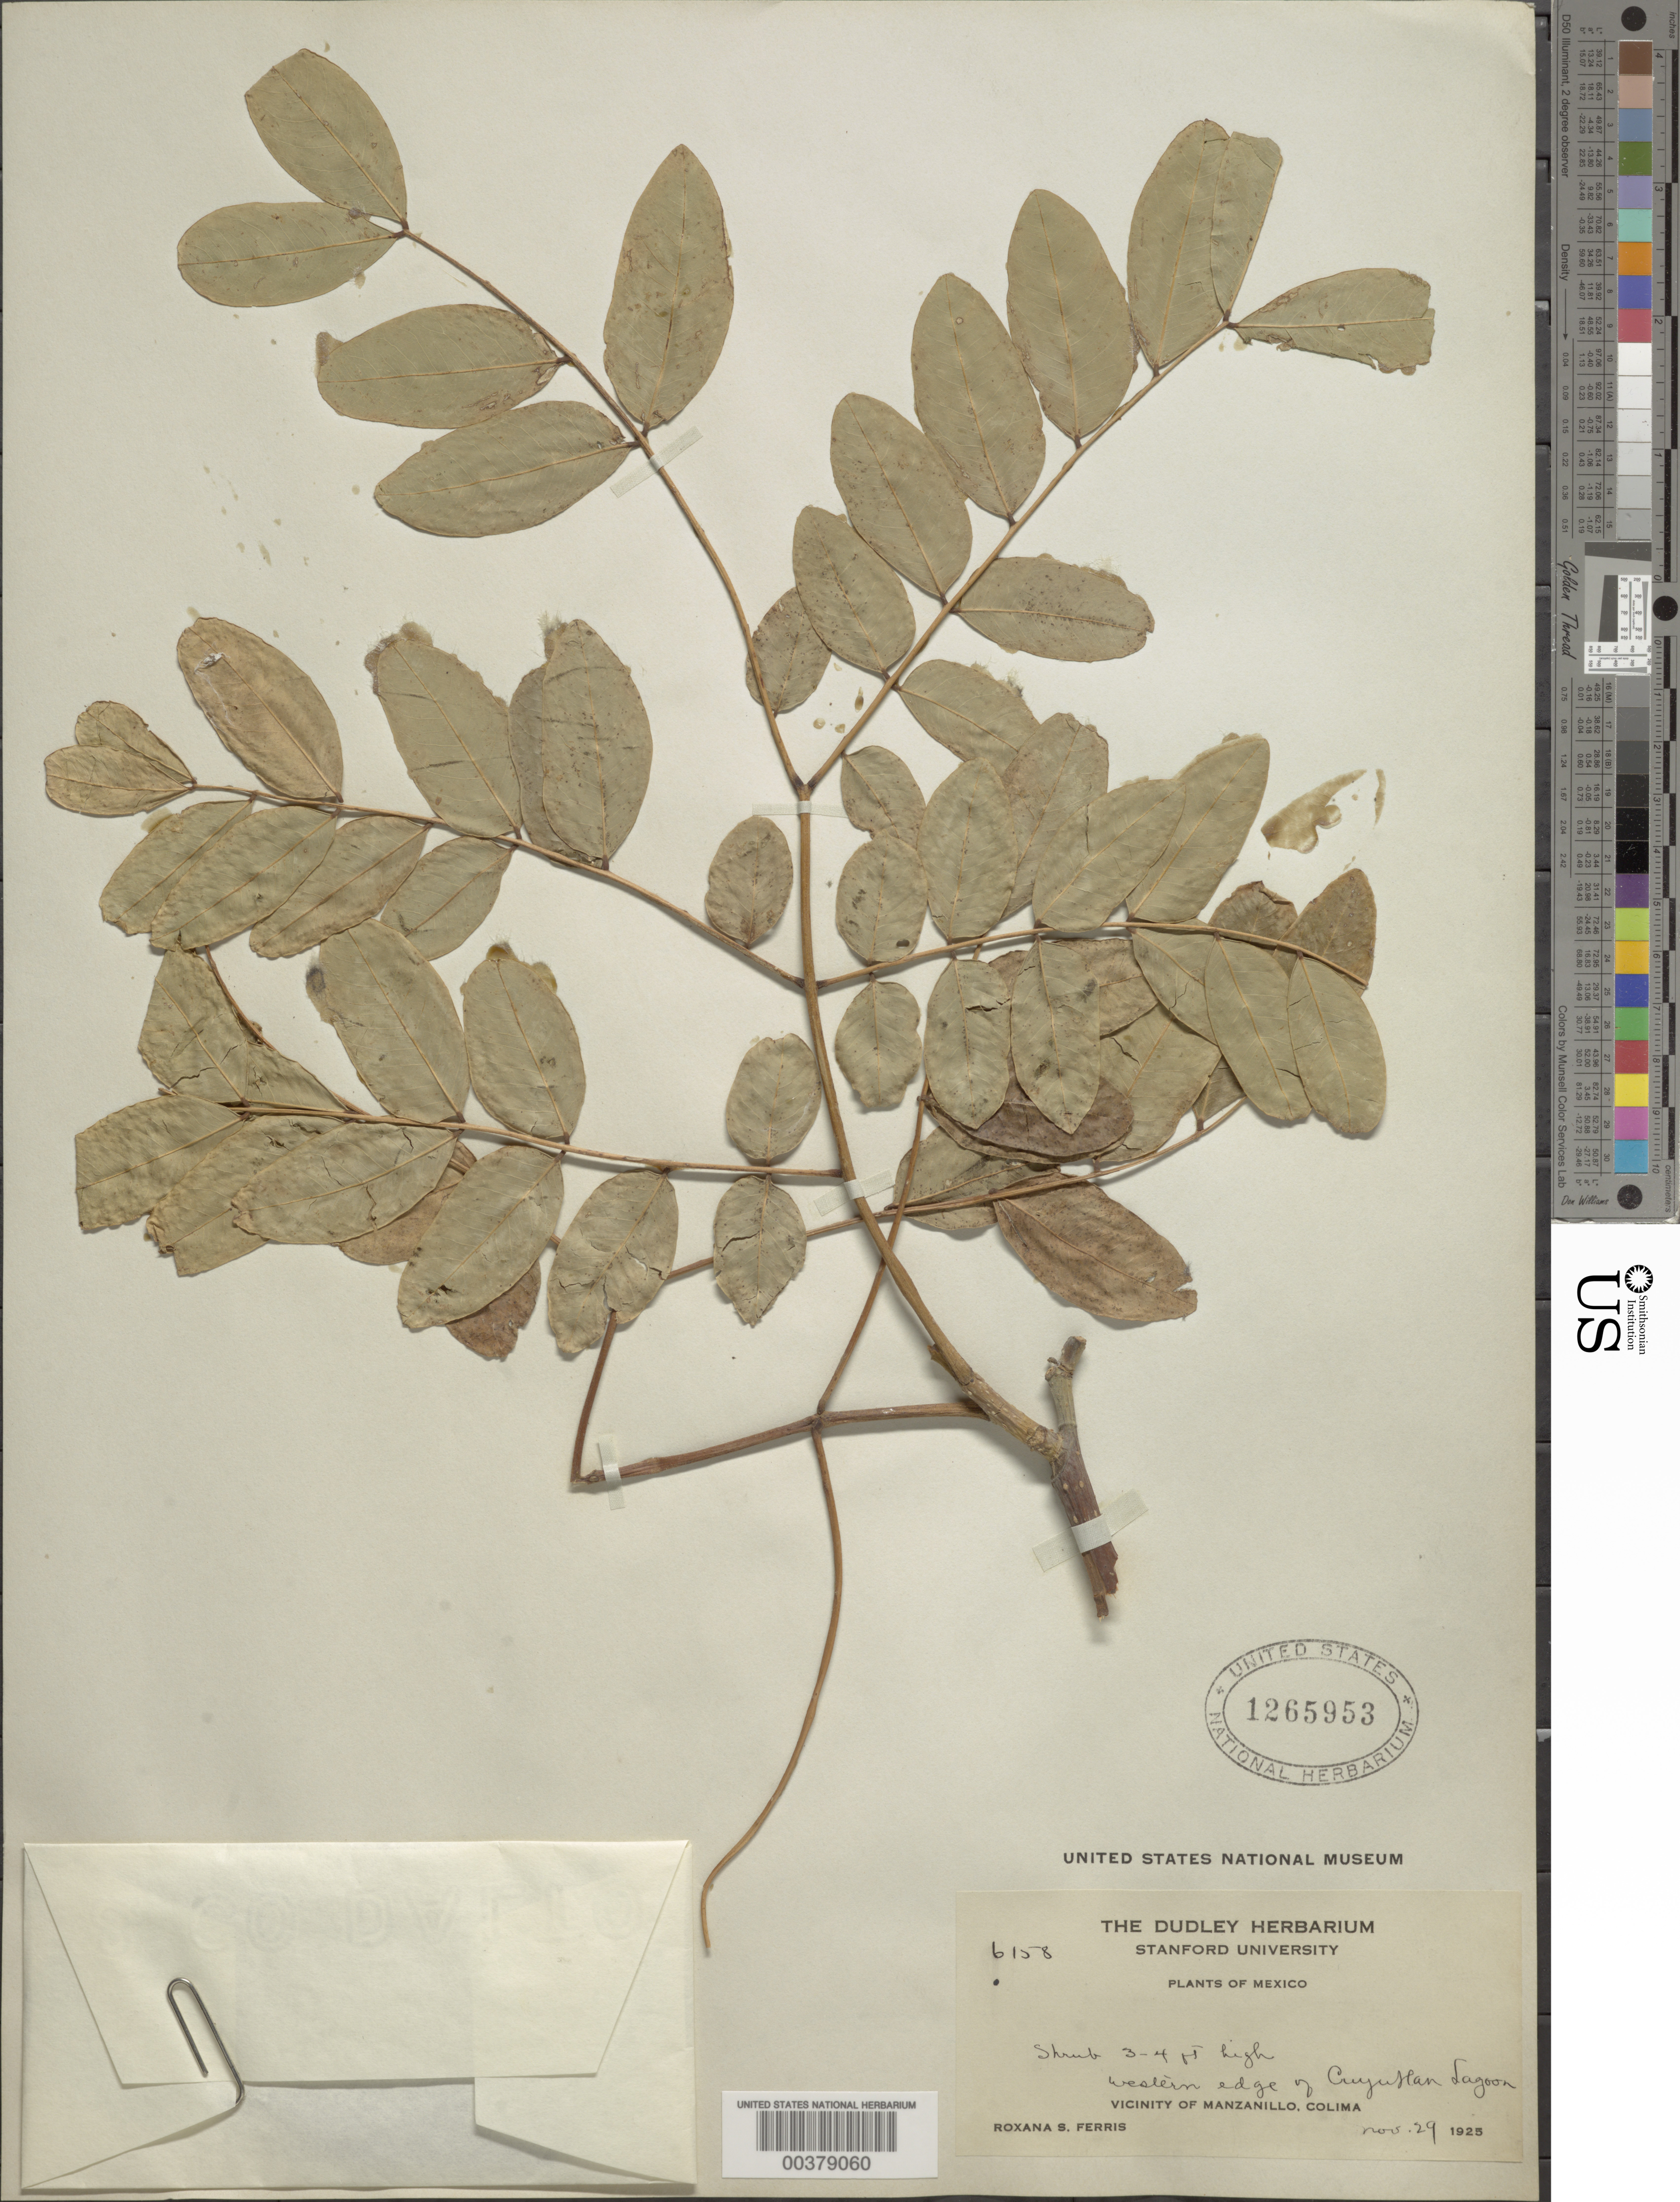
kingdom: Plantae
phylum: Tracheophyta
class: Magnoliopsida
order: Fabales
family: Fabaceae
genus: Coulteria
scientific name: Coulteria platyloba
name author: (S. Watson) N. Zamora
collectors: R. S. Ferris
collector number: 6158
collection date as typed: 29 Nov 1925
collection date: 1925-11-29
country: Mexico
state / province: Colima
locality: Vicinity of Manzanillo; western edge of Cuyutlán lagoon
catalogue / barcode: US 1265953